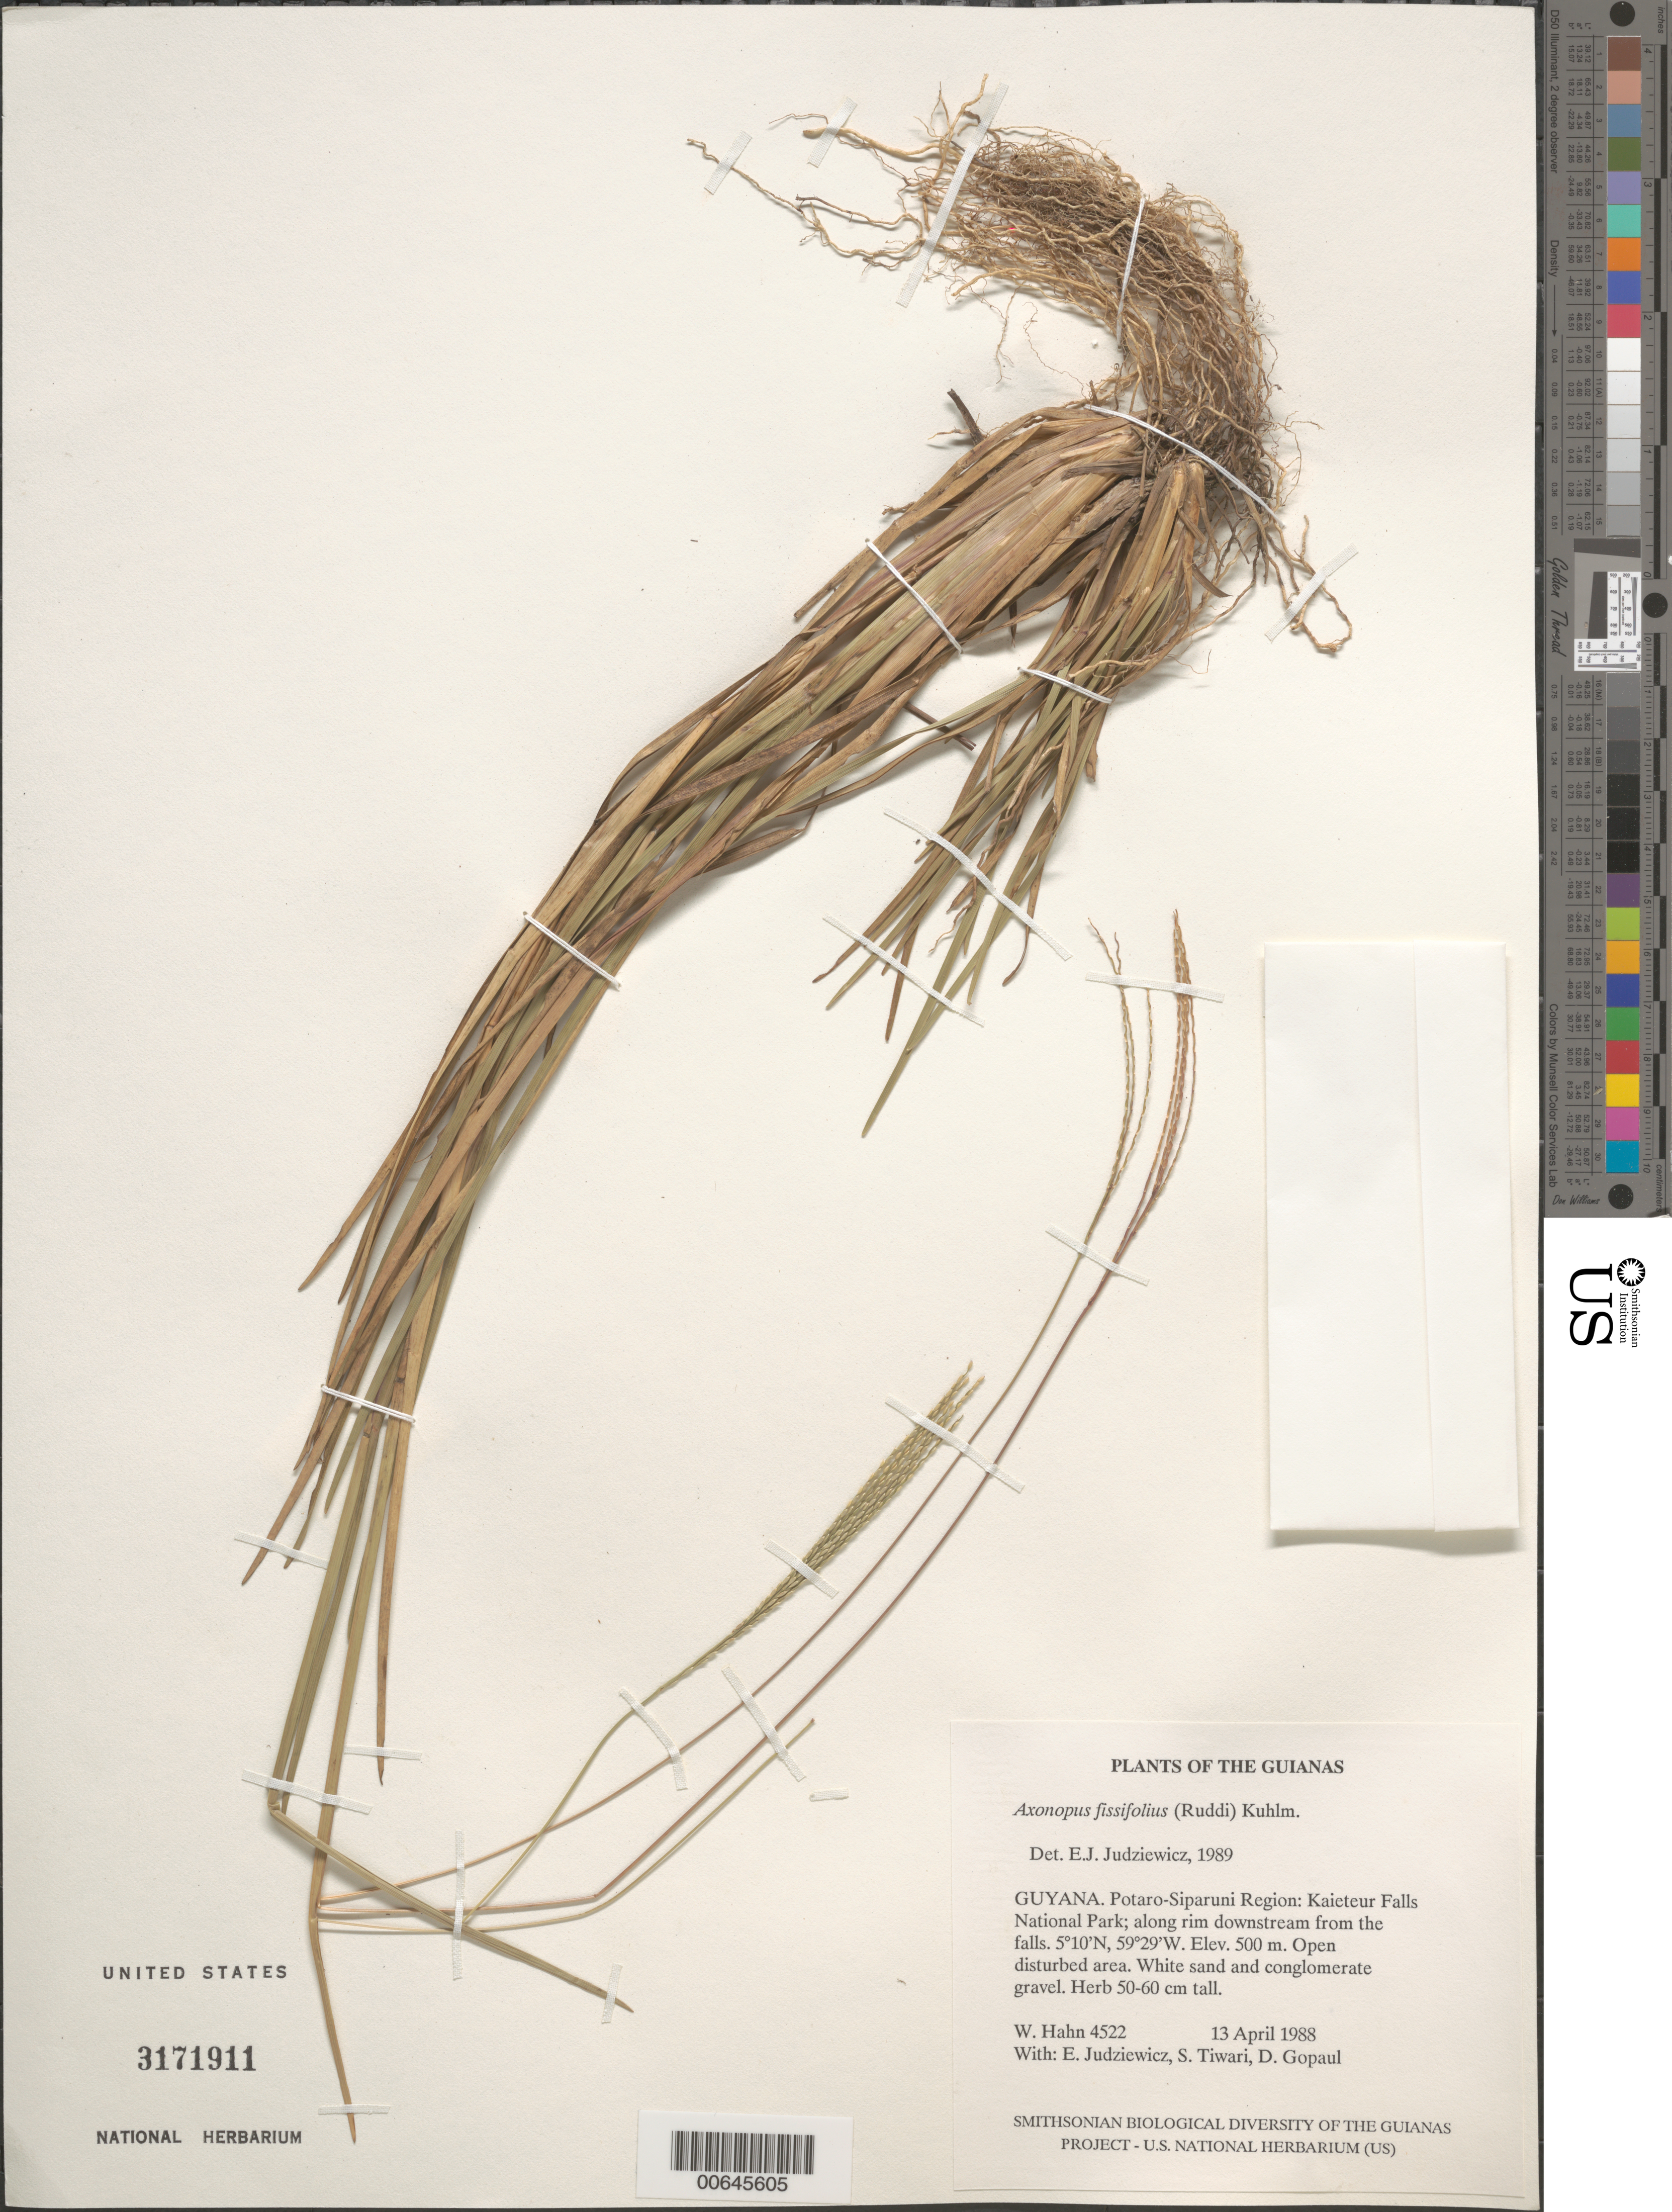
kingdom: Plantae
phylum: Tracheophyta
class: Liliopsida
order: Poales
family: Poaceae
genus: Axonopus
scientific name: Axonopus fissifolius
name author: (Raddi) Kuhlm.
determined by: Judziewicz, E. J.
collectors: W. Hahn, E. J. Judziewicz, S. Tiwari & D. Gopaul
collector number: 4522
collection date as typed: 13 April 1988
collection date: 1988-04-13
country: Guyana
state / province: Potaro-Siparuni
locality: Kaieteur Falls National Park; along rim downstream from the falls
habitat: Open disturbed area. White sand and conglomerate gravel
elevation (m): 500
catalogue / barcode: US 3171911